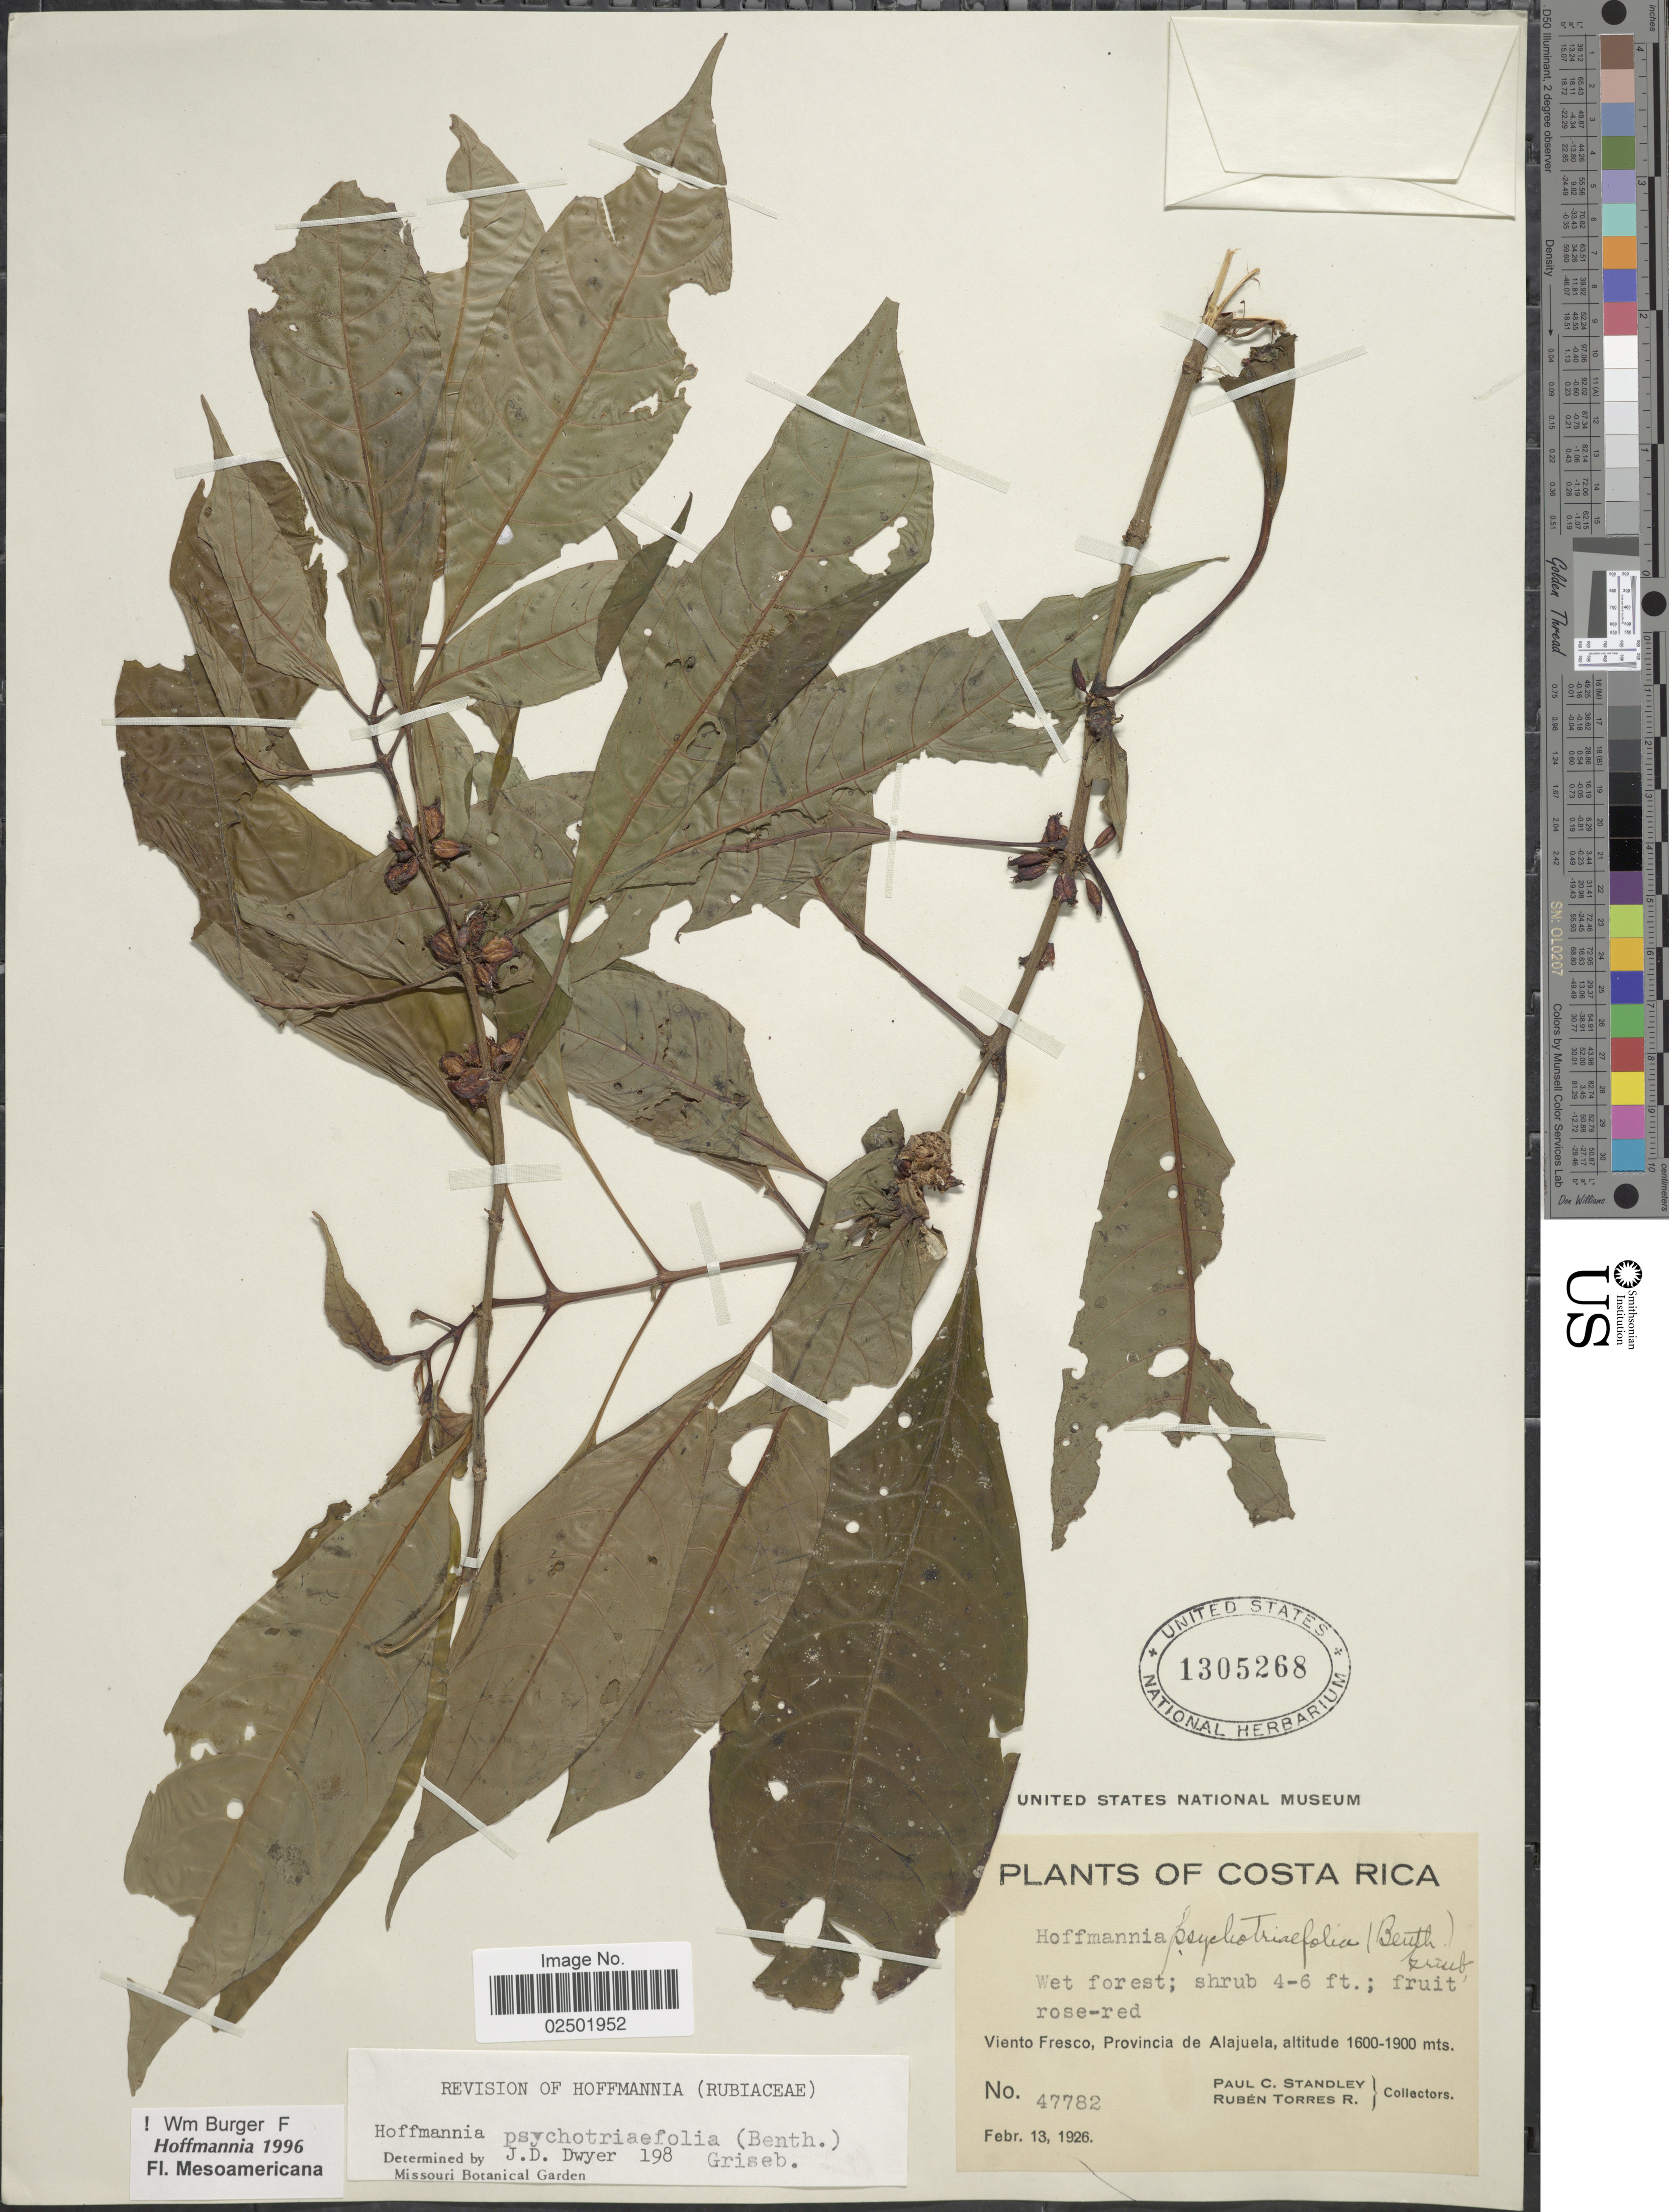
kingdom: Plantae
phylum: Tracheophyta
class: Magnoliopsida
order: Gentianales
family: Rubiaceae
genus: Hoffmannia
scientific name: Hoffmannia psychotriifolia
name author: (Benth.) Griseb.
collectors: P. C. Standley & R. Torres Rojas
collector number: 47782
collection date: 1926-02-13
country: Costa Rica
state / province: Alajuela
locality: Viento Fresco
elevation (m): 1600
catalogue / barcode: US 1305268